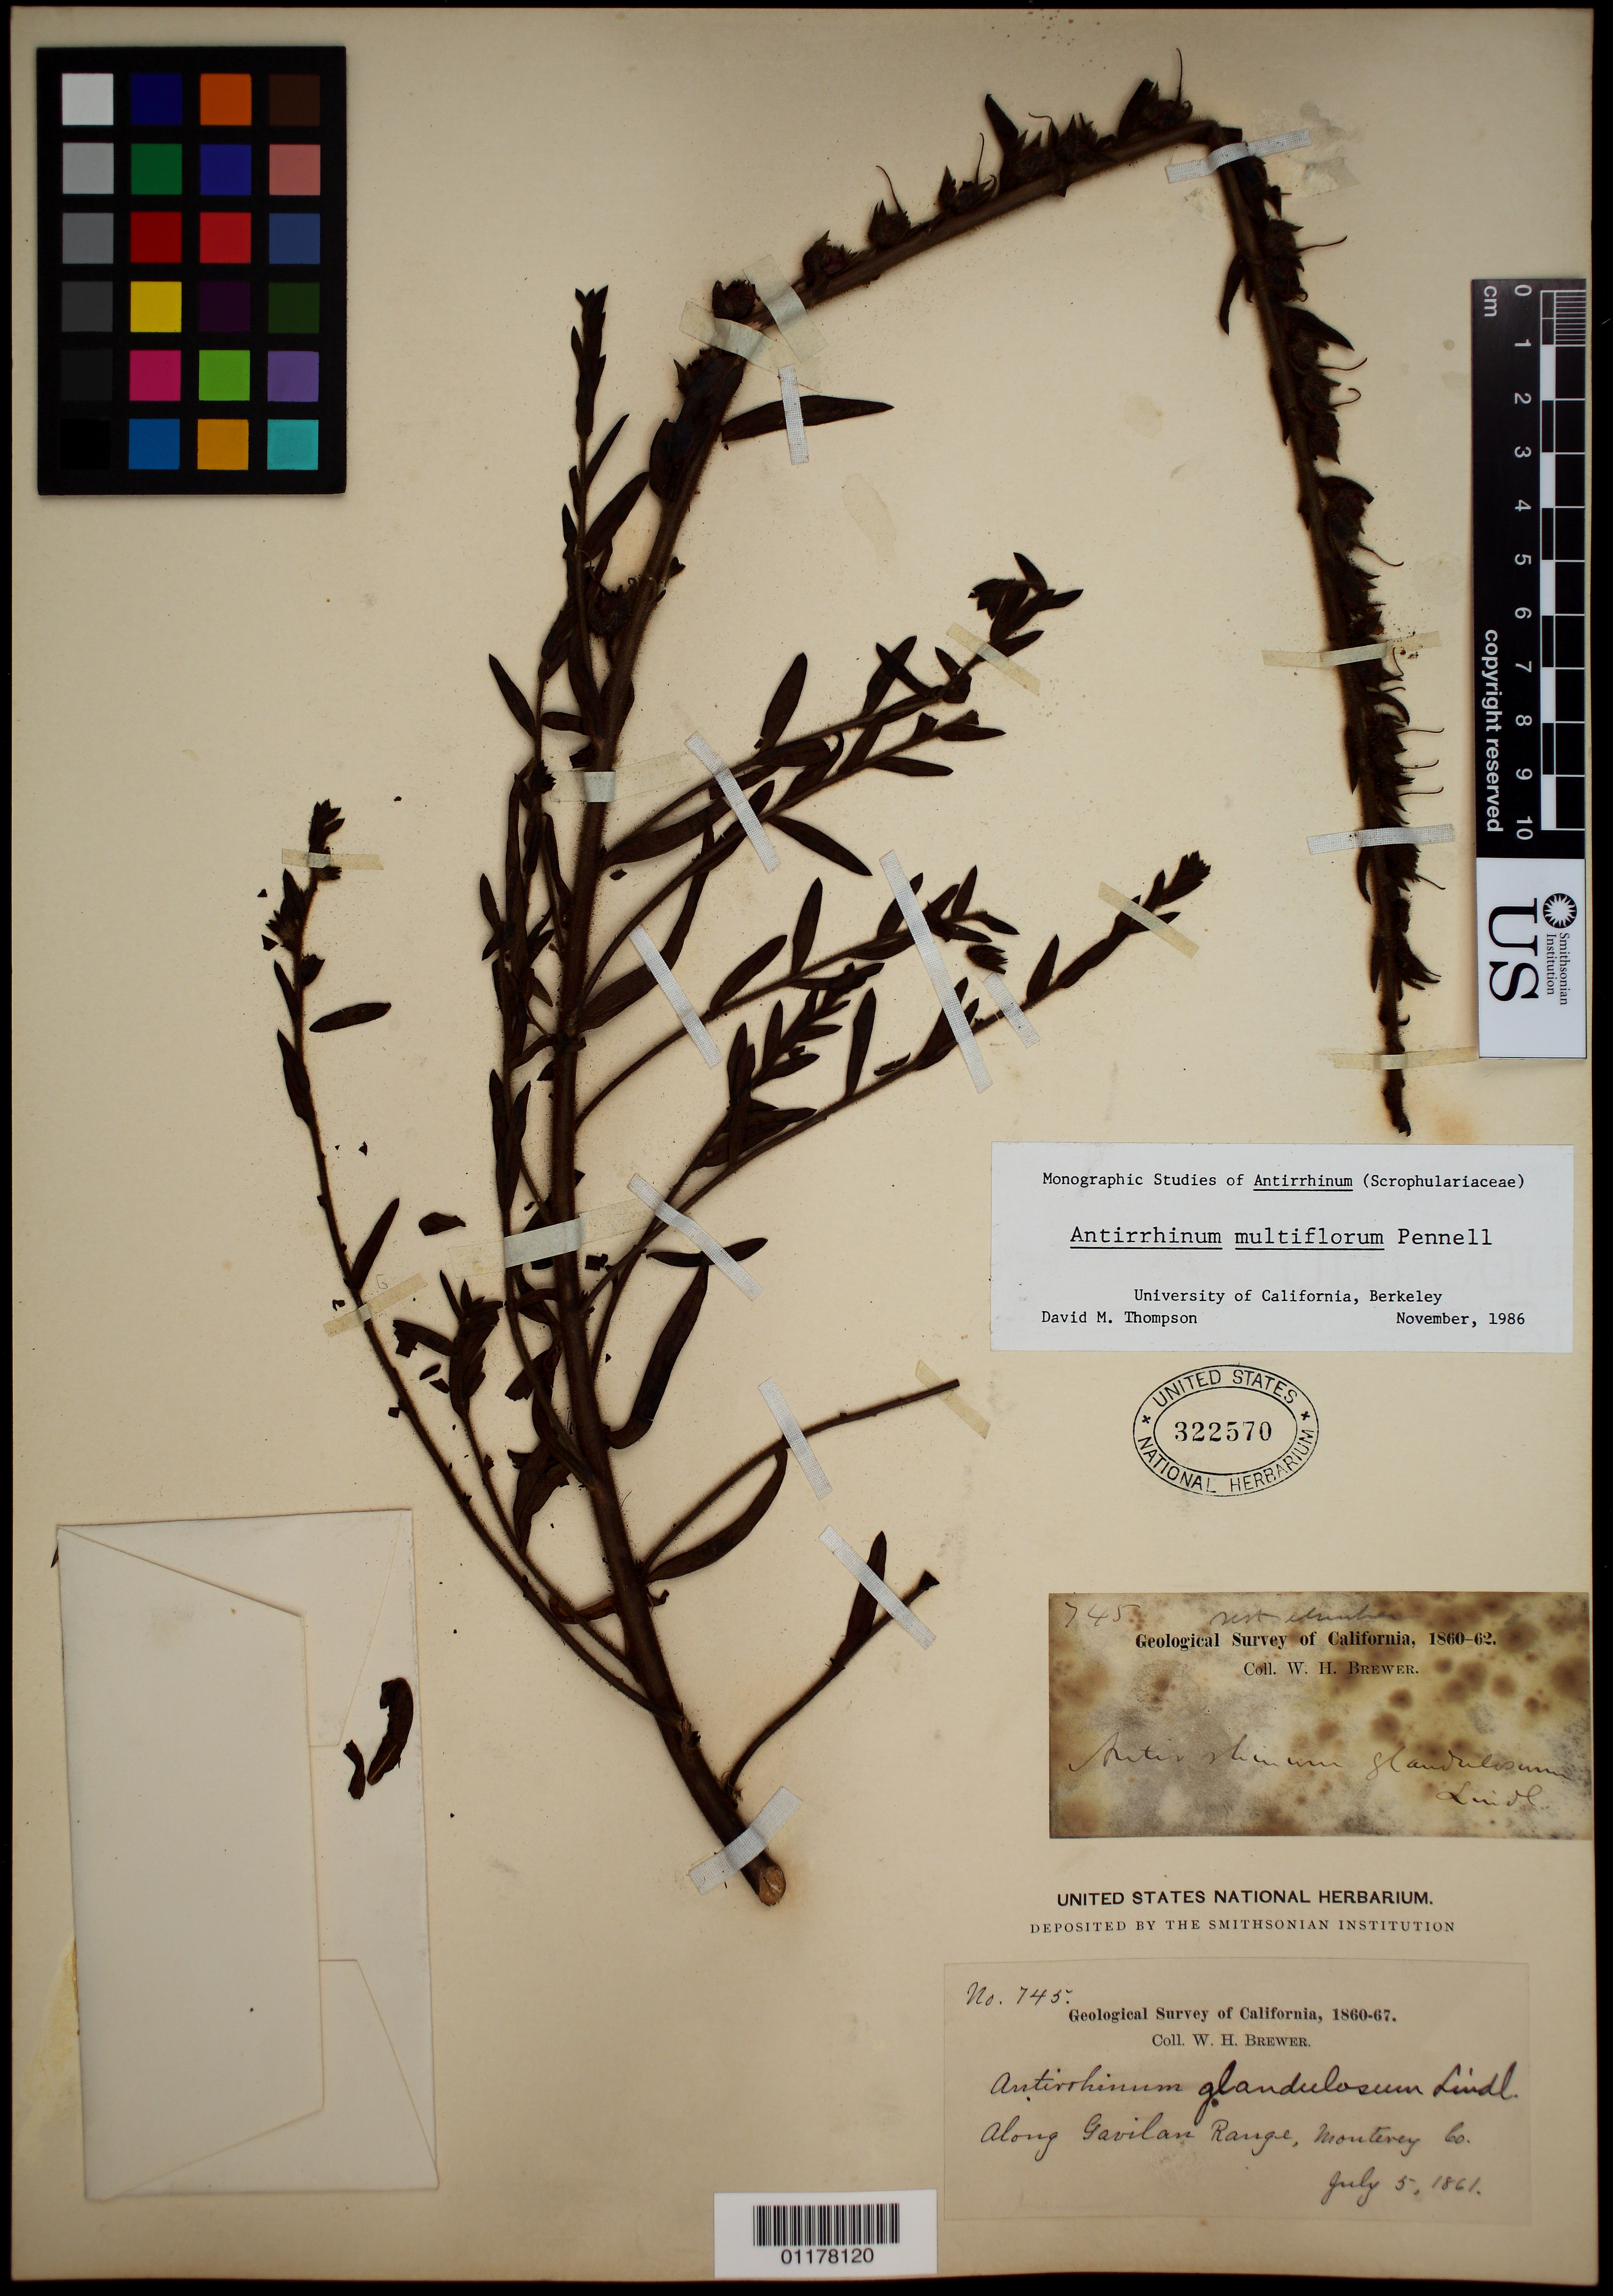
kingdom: Plantae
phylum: Tracheophyta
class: Magnoliopsida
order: Lamiales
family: Plantaginaceae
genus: Sairocarpus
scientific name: Sairocarpus multiflorus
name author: (Pennell) D.A. Sutton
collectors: W. H. Brewer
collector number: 745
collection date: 1861-07-05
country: United States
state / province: California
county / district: Monterey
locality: Along Gavilan Range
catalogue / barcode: US 322570